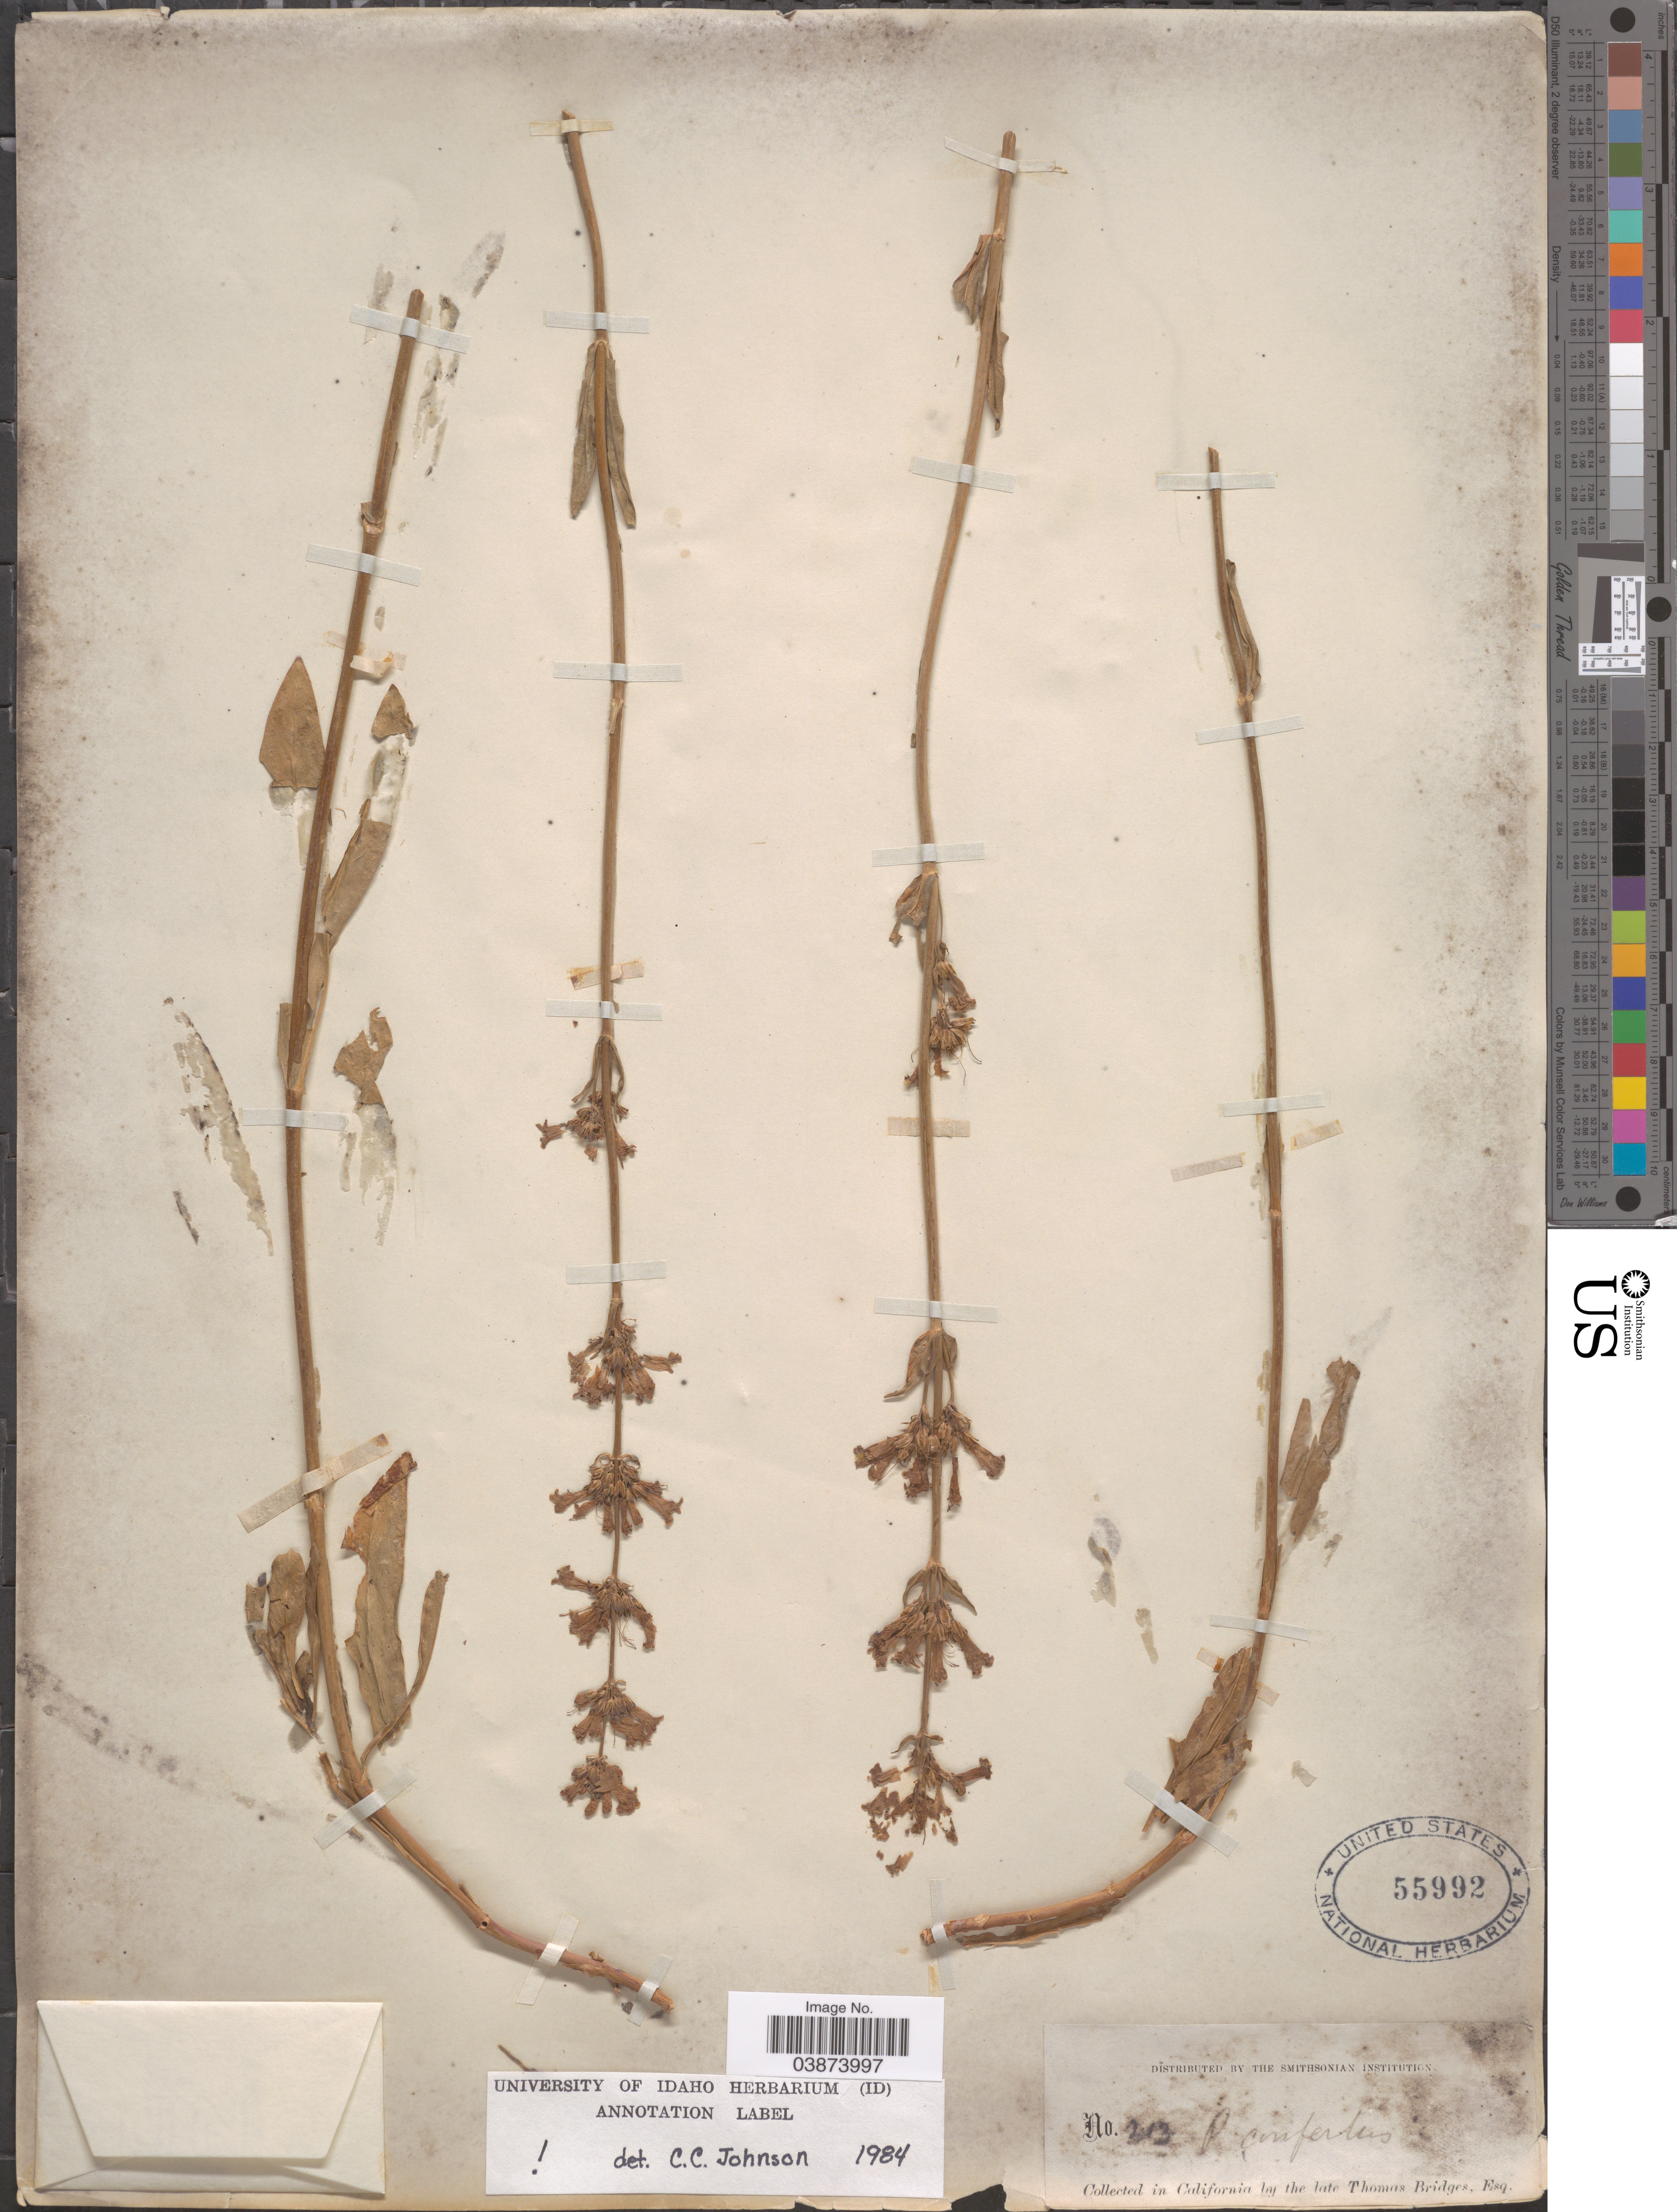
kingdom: Plantae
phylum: Tracheophyta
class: Magnoliopsida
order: Lamiales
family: Plantaginaceae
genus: Penstemon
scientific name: Penstemon confertus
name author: Douglas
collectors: T. Bridges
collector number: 213*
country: United States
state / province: California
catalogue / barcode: US 55992